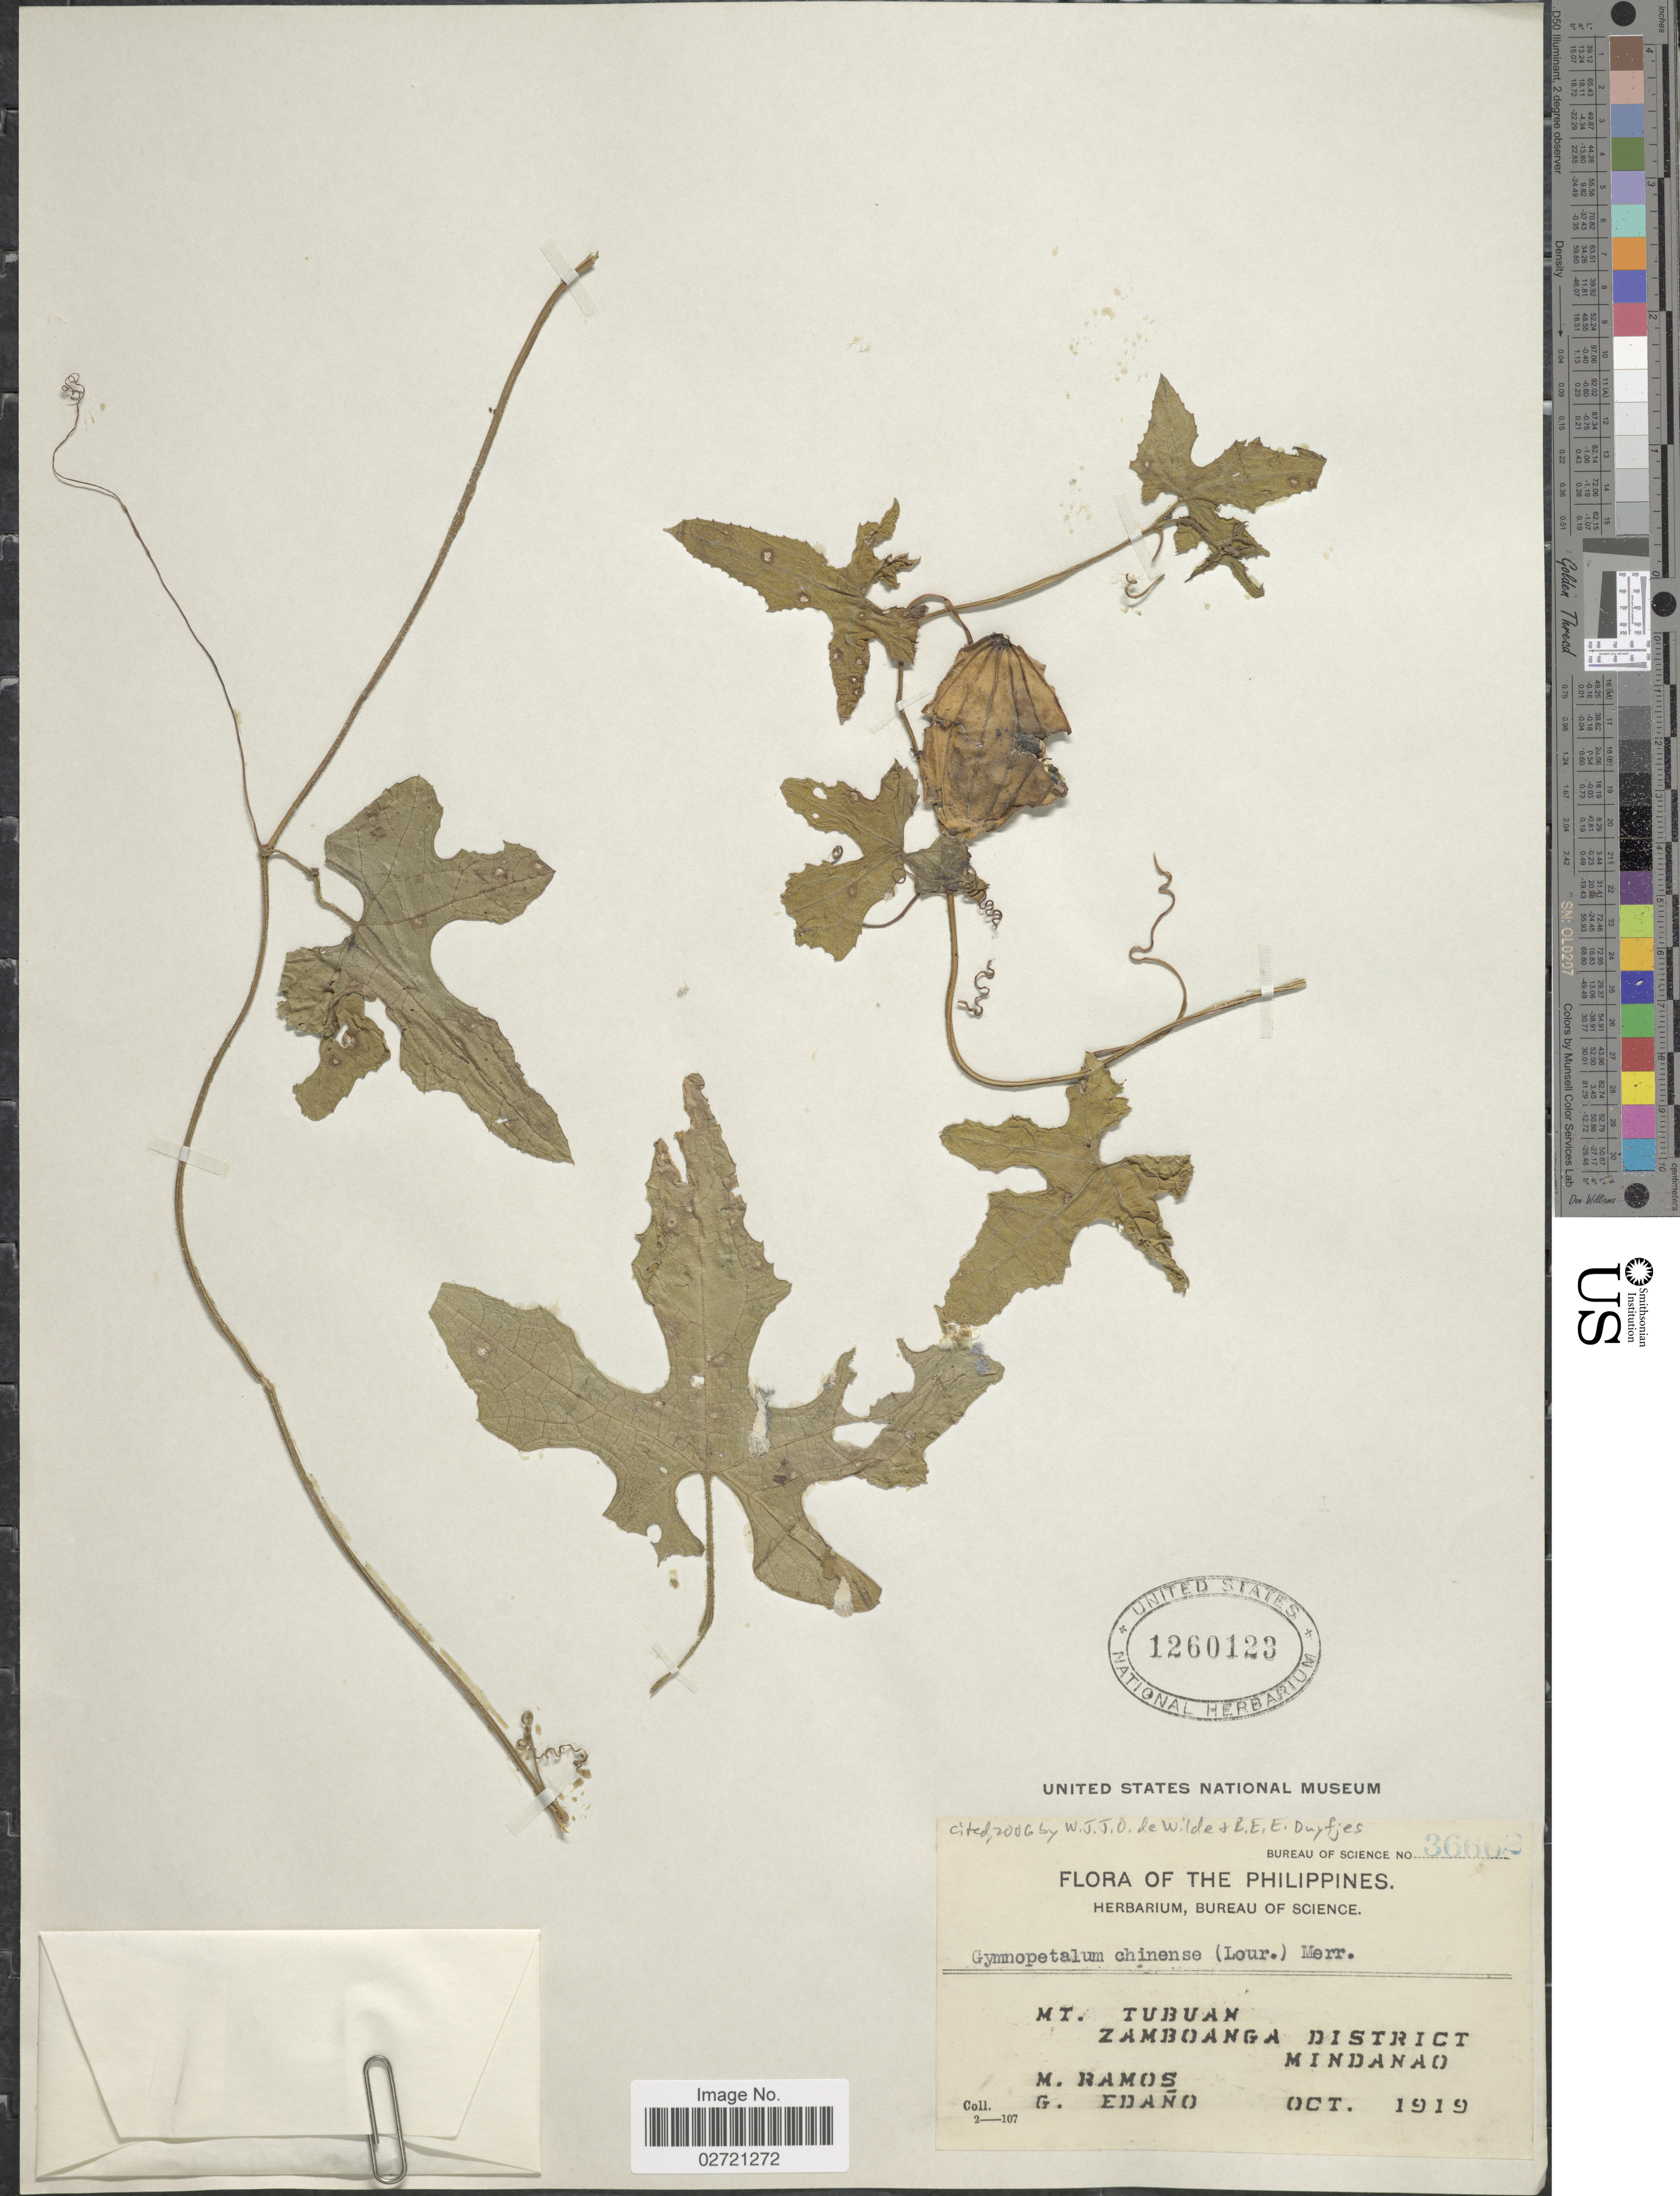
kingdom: Plantae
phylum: Tracheophyta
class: Magnoliopsida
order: Cucurbitales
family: Cucurbitaceae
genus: Trichosanthes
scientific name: Trichosanthes costata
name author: Blume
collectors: M. Ramos & G. Edaño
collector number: Bureau of Science 36662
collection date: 1919-10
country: Philippines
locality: Mt. Tubuan. Zamboanga District. Mindanao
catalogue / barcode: US 1260123